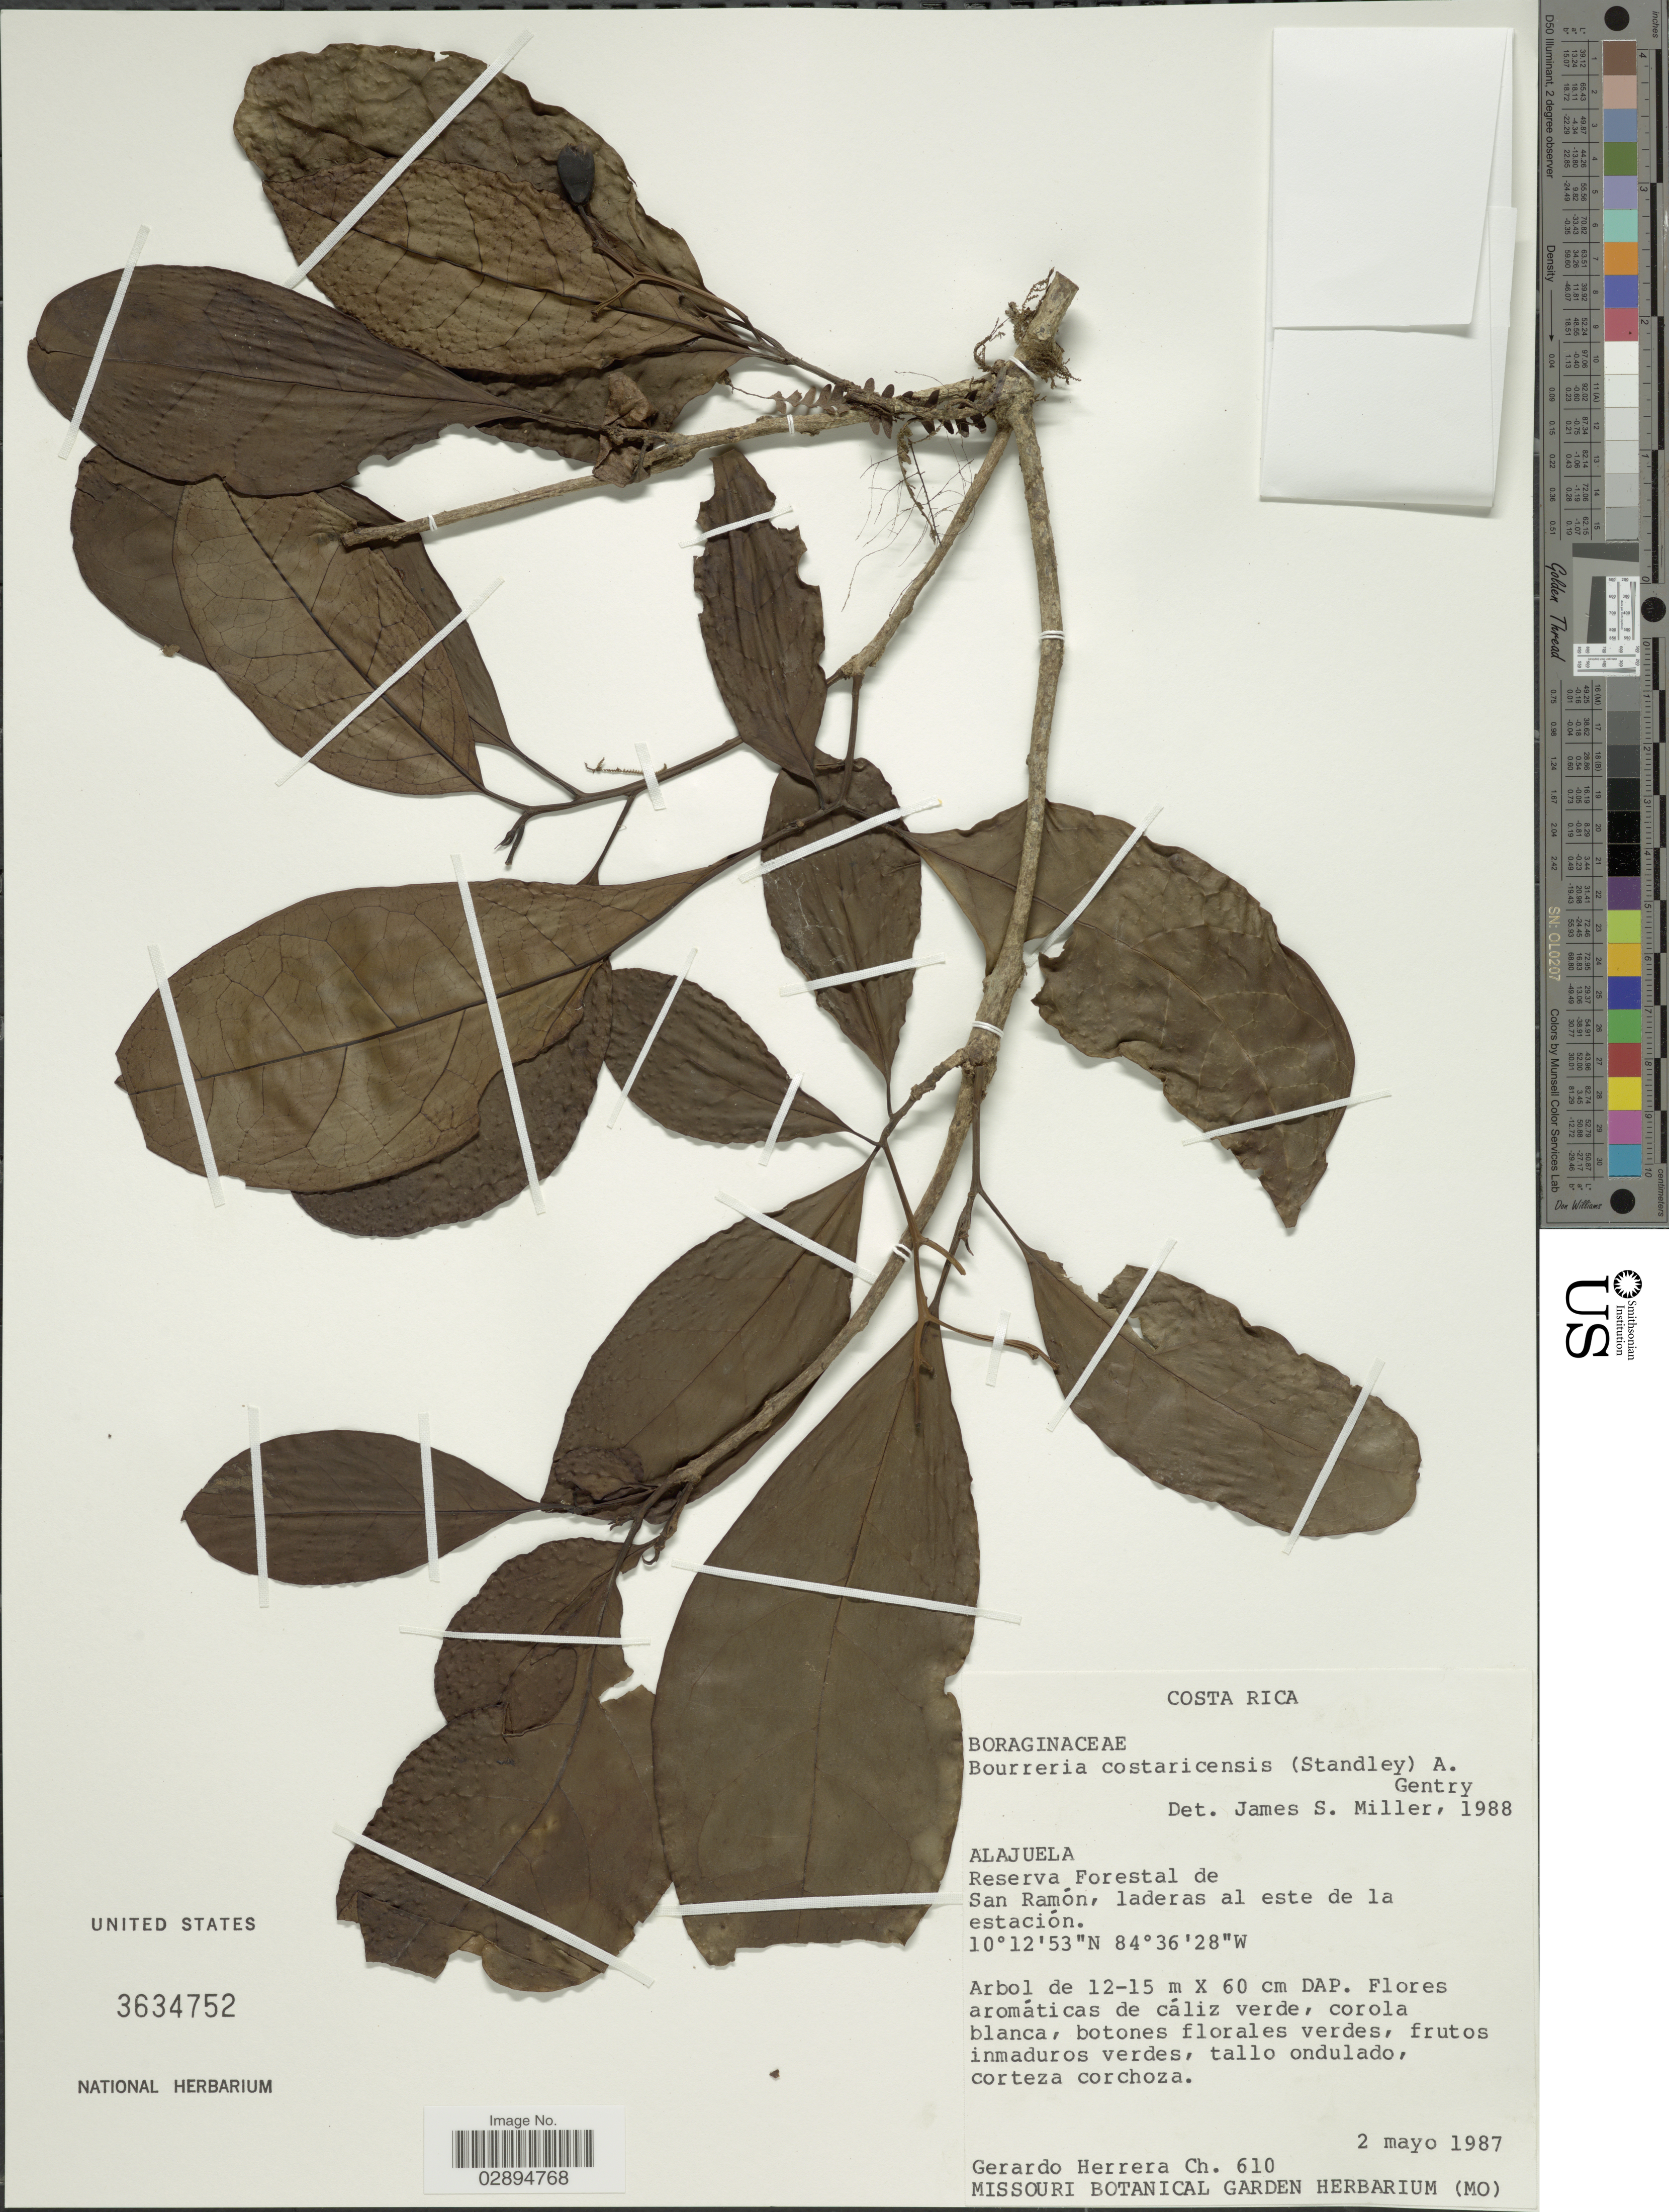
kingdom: Plantae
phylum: Tracheophyta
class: Magnoliopsida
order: Boraginales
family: Ehretiaceae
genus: Bourreria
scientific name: Bourreria costaricensis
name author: (Standl.) A.H. Gentry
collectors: G. Herrera Ch.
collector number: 610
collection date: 1987-05-02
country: Costa Rica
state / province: Alajuela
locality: Reserva Forestal de San Ramón, laderas al este de la estación.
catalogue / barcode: US 3634752